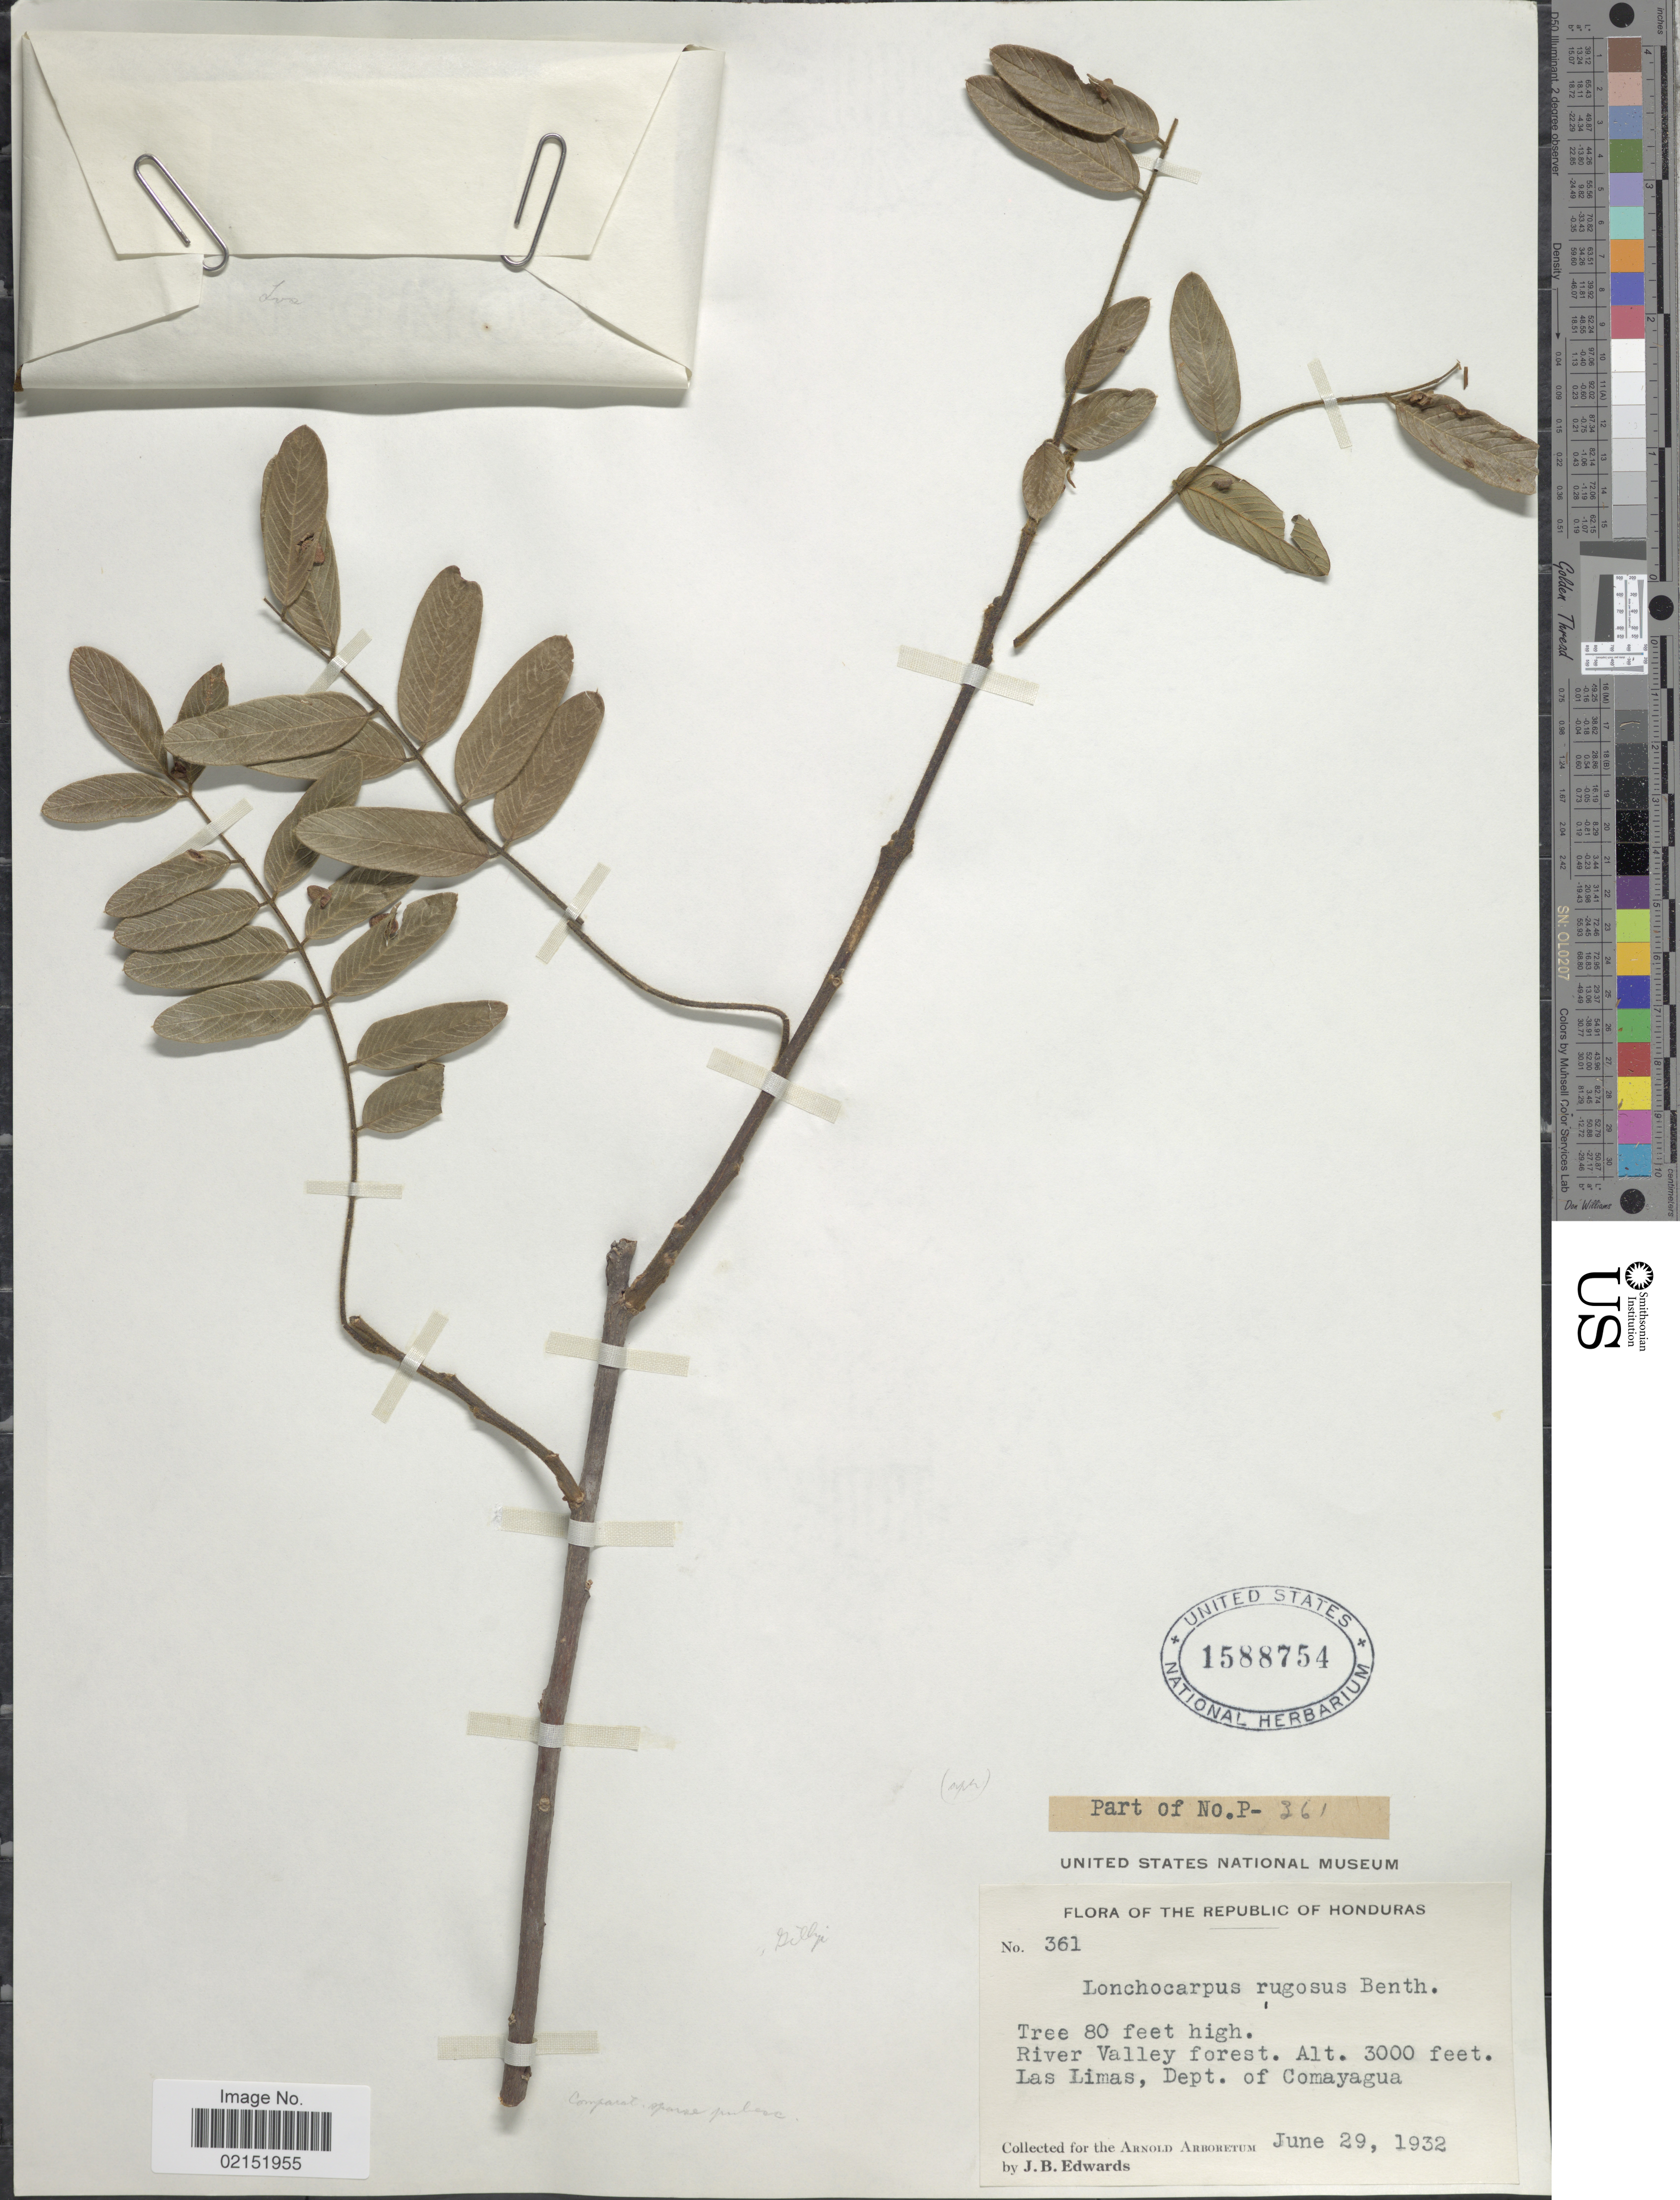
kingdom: Plantae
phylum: Tracheophyta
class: Magnoliopsida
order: Fabales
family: Fabaceae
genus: Lonchocarpus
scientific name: Lonchocarpus rugosus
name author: Benth.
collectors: J. B. Edwards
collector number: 361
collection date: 1932-06-29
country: Honduras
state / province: Comayagua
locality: River Valley Forest, Las Limas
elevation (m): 914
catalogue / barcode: US 1588754